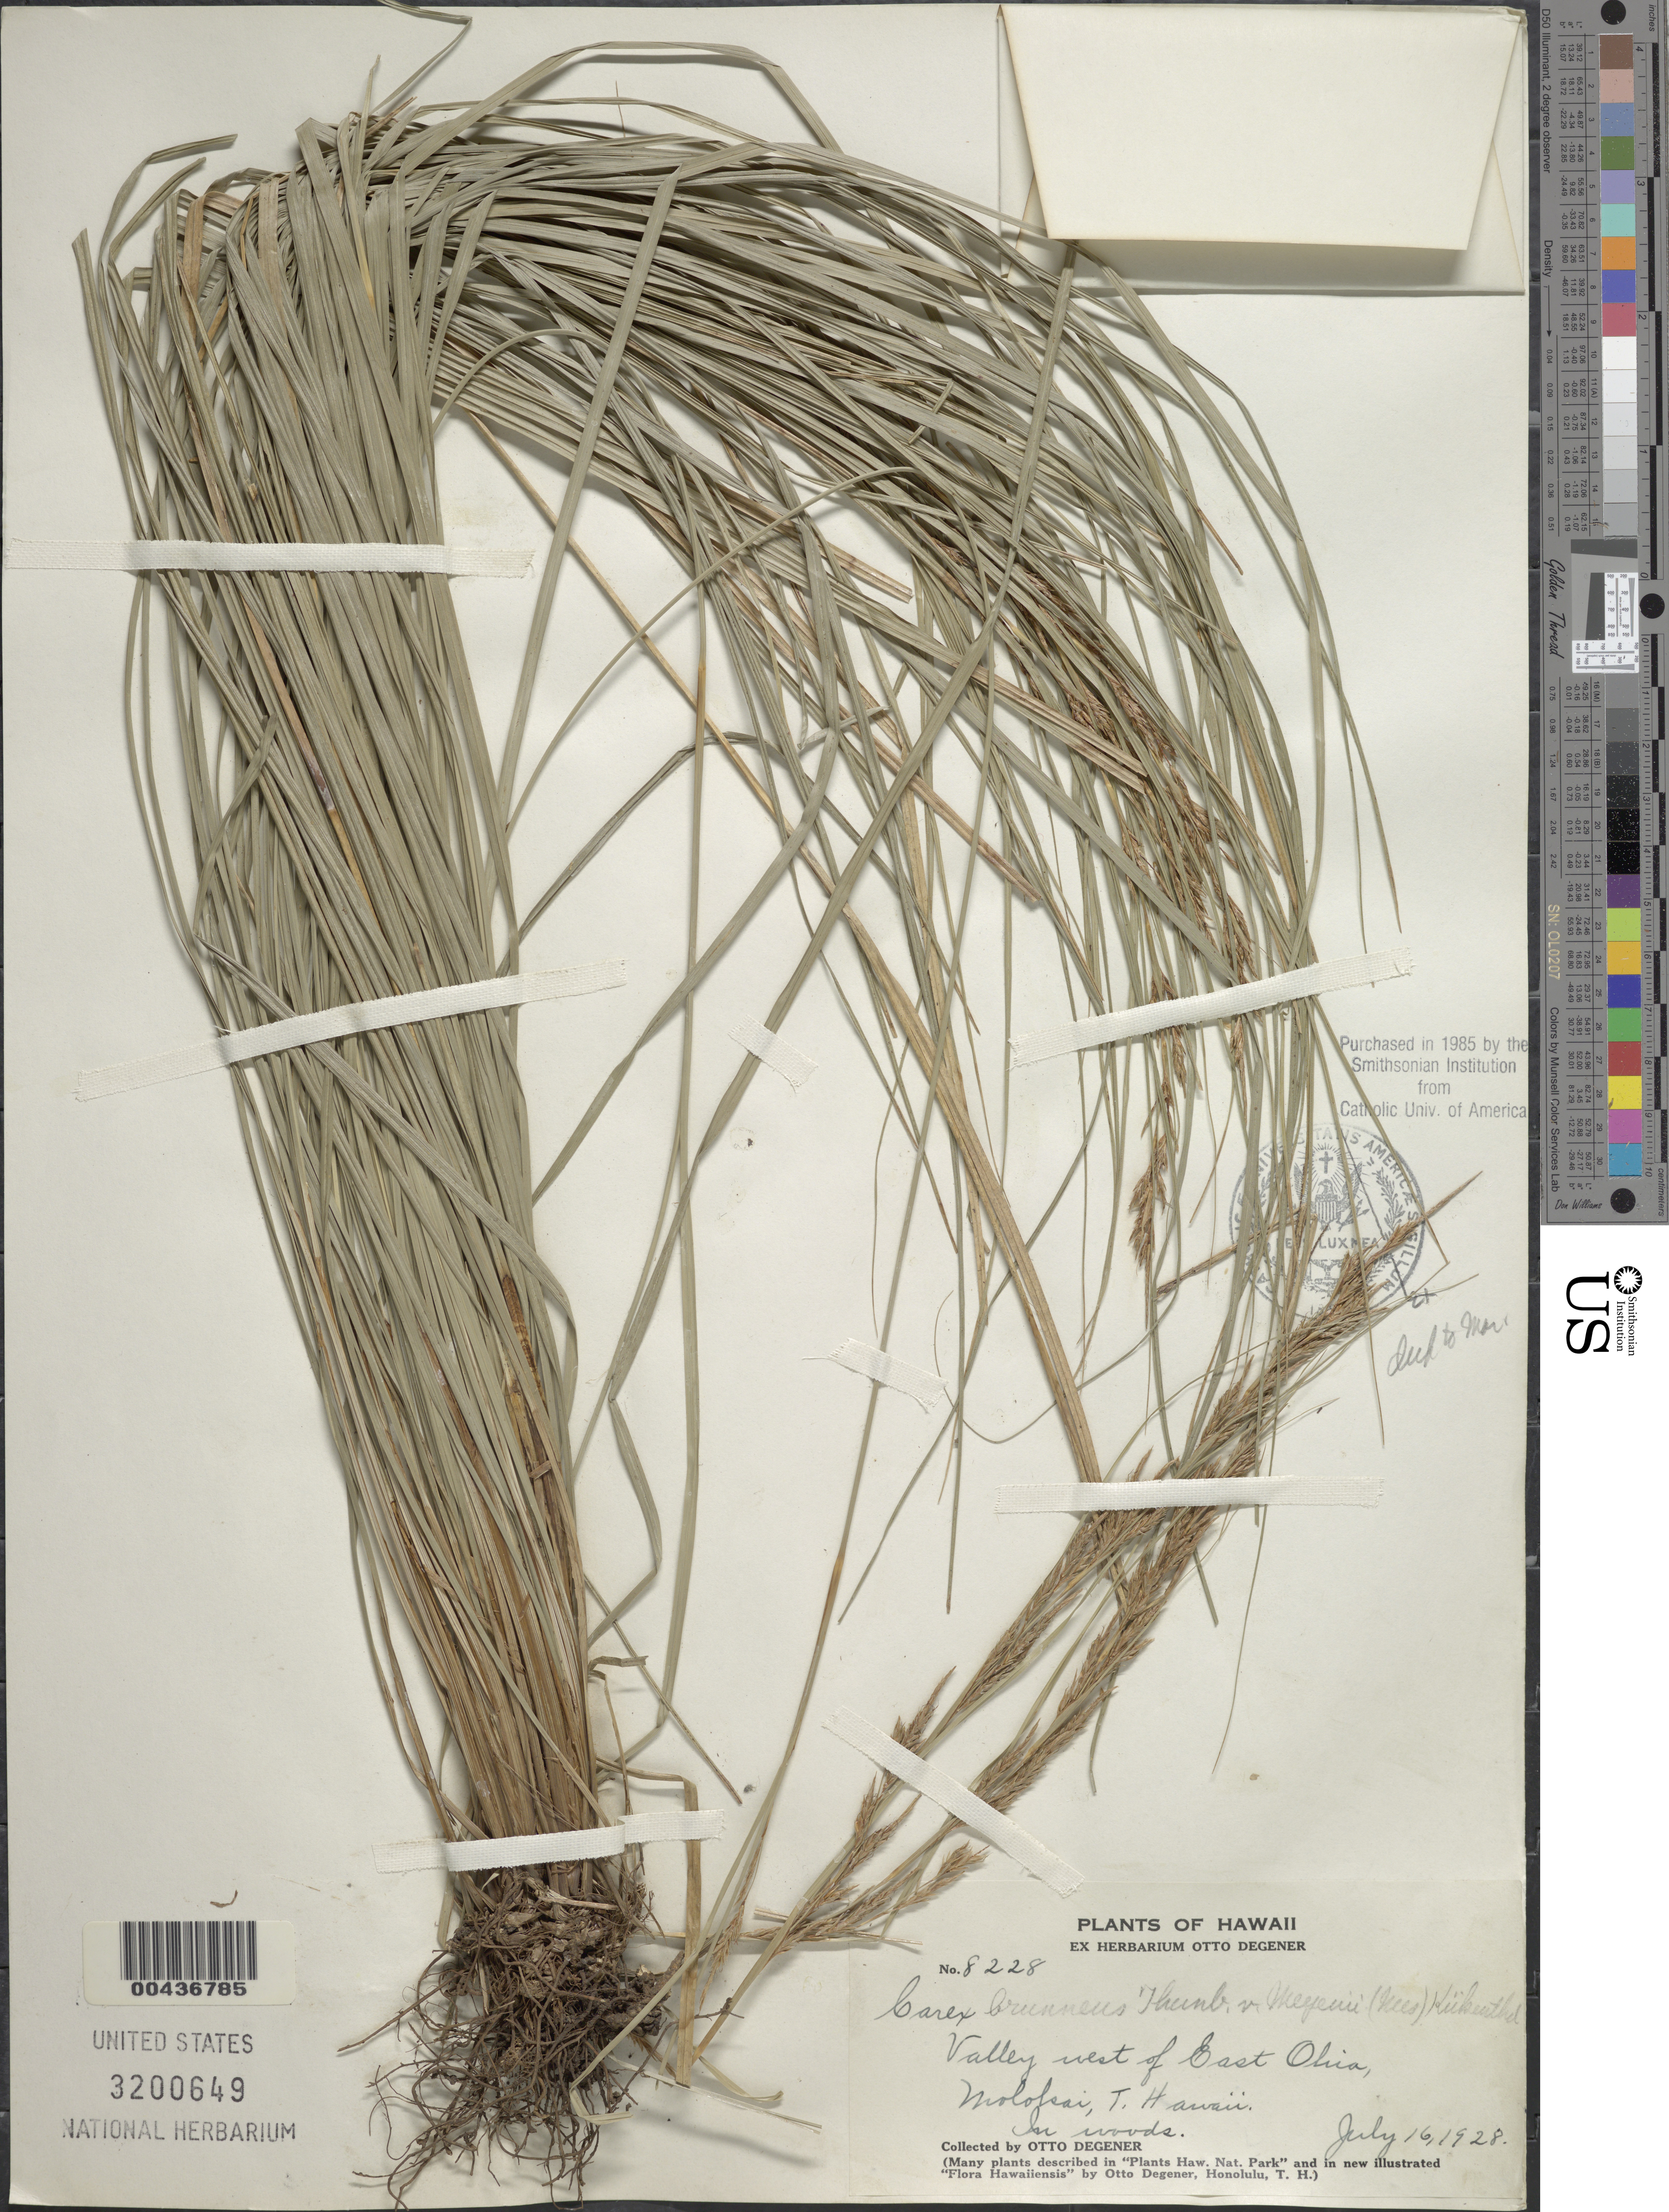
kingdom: Plantae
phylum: Tracheophyta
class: Liliopsida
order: Poales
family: Cyperaceae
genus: Carex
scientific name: Carex meyenii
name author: Nees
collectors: O. Degener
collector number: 8228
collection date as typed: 16 Jul 1928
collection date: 1928-07-16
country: United States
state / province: Hawaii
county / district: Maui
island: Moloka'i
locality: Valley west of East Ohia, Molokai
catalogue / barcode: US 3200649